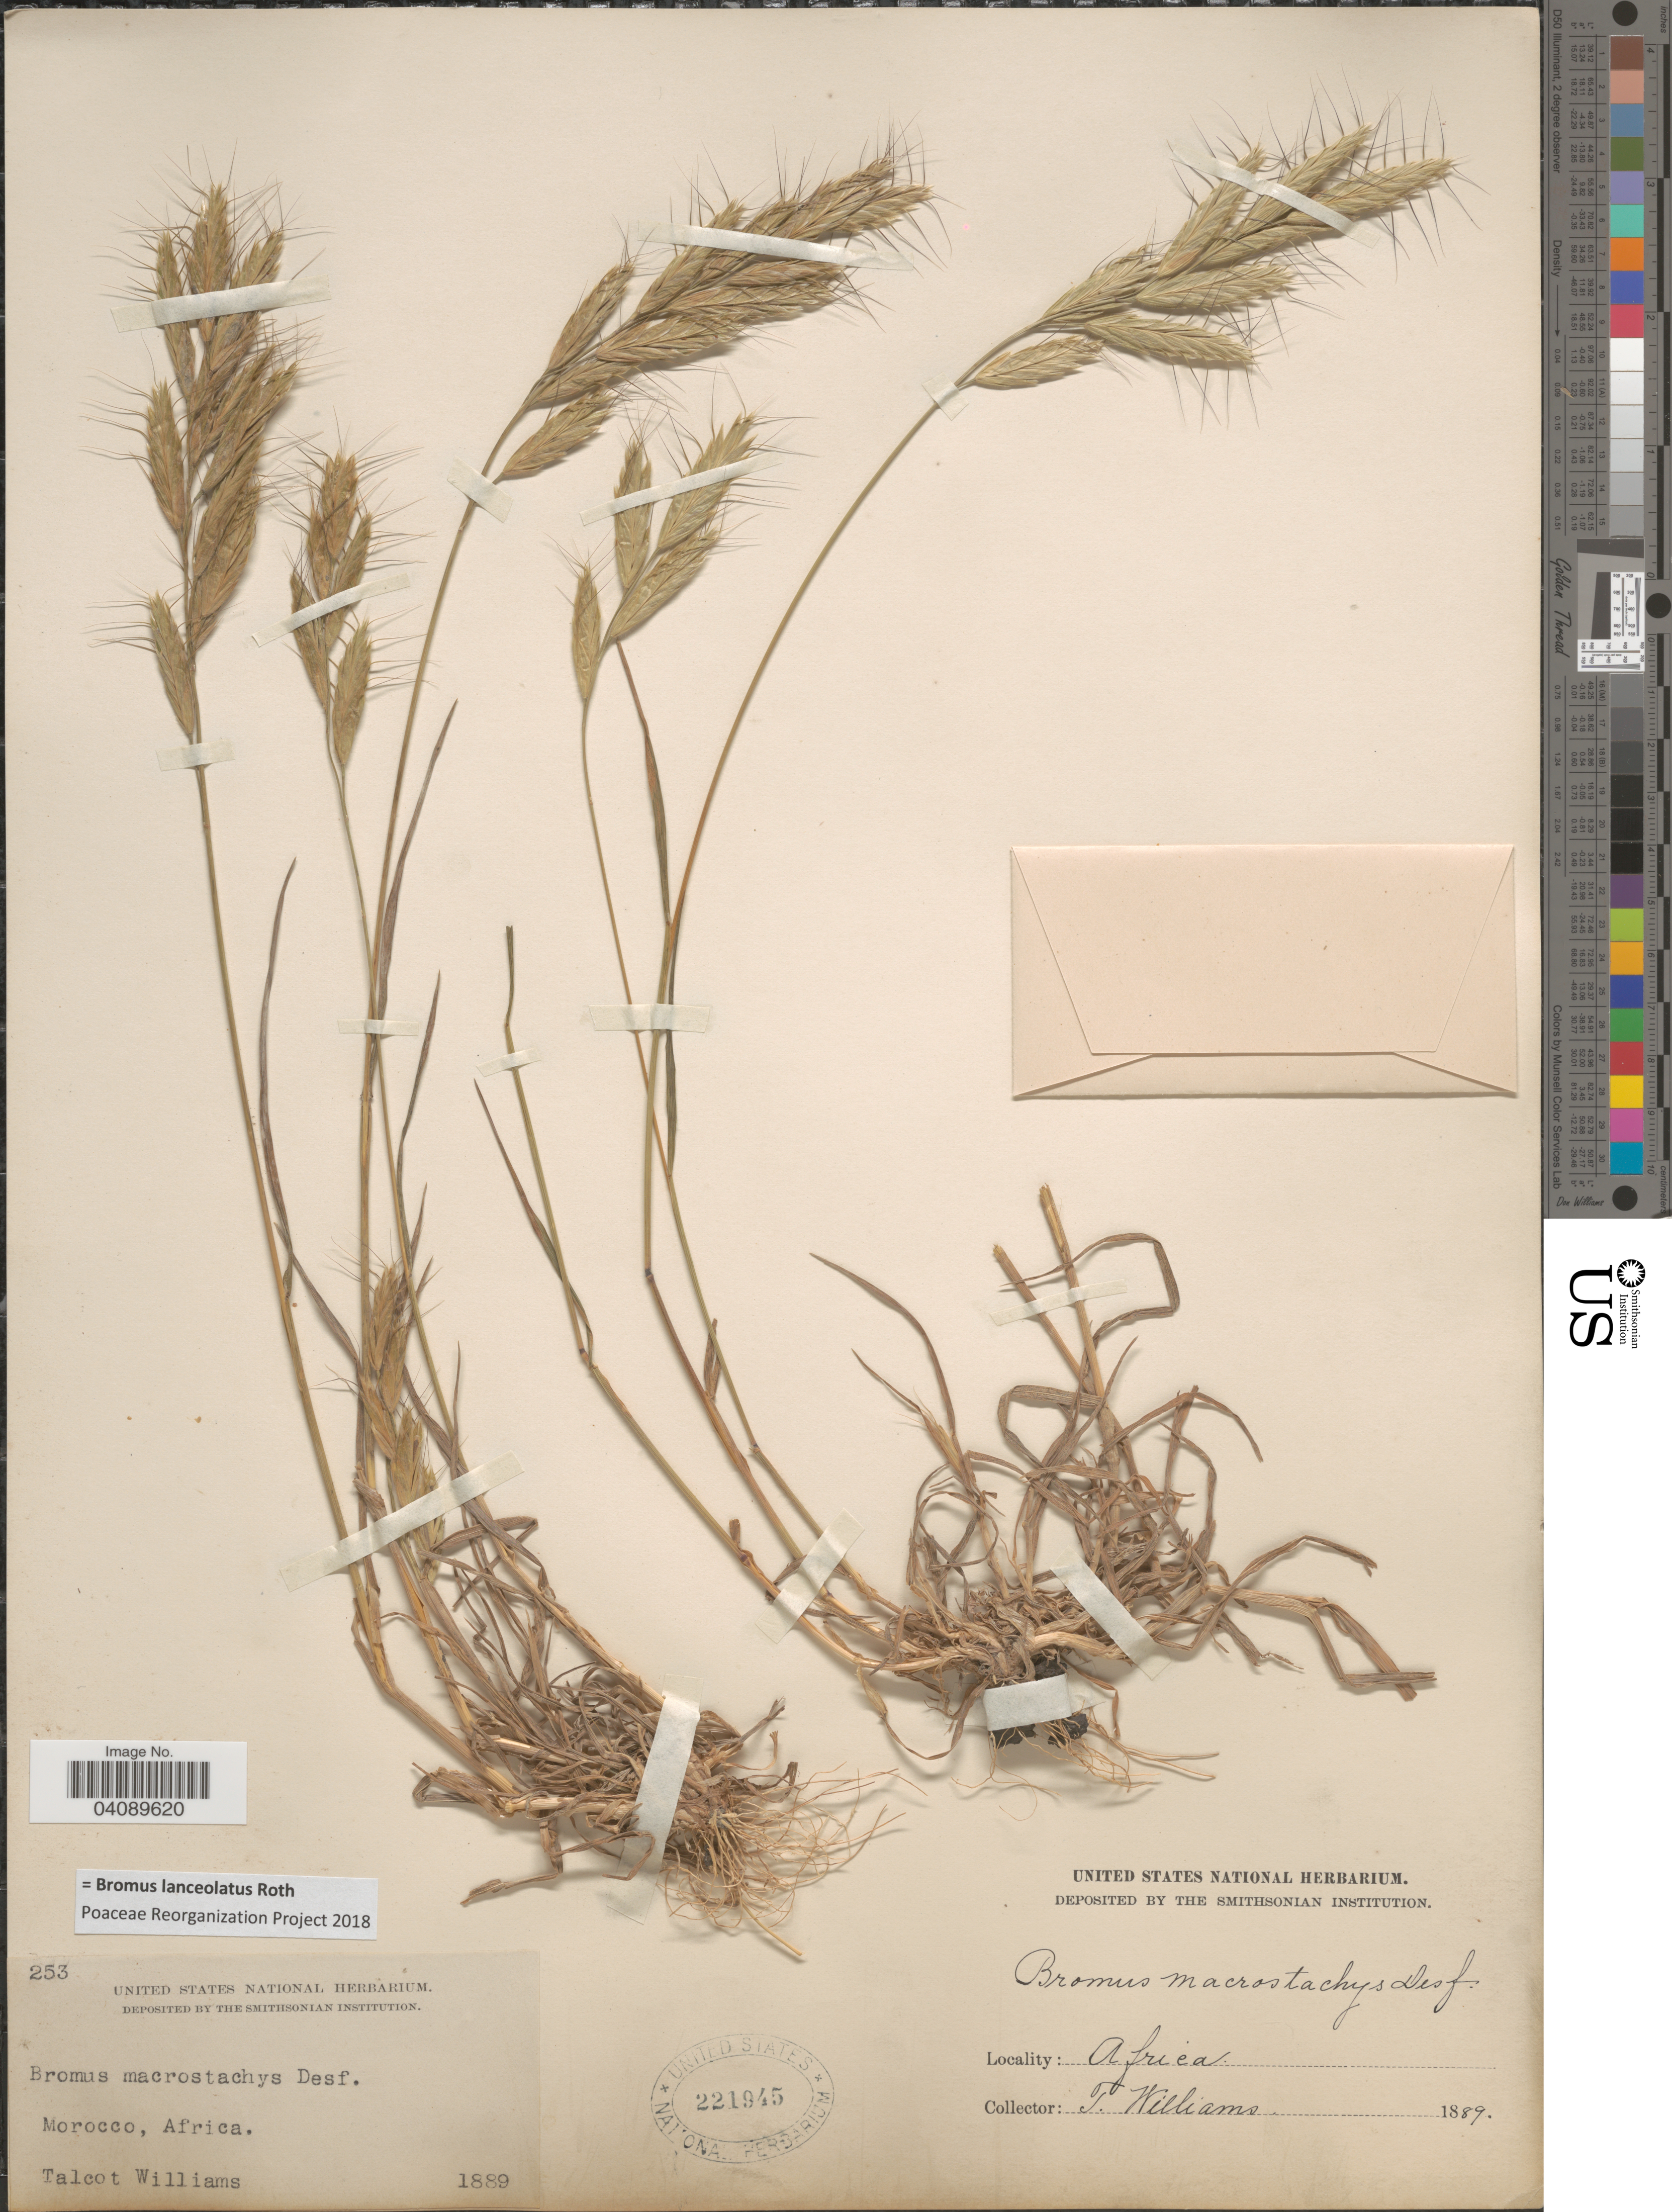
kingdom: Plantae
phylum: Tracheophyta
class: Liliopsida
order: Poales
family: Poaceae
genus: Bromus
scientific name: Bromus lanceolatus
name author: Roth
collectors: T. Williams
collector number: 253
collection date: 1889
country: Morocco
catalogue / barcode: US 221945